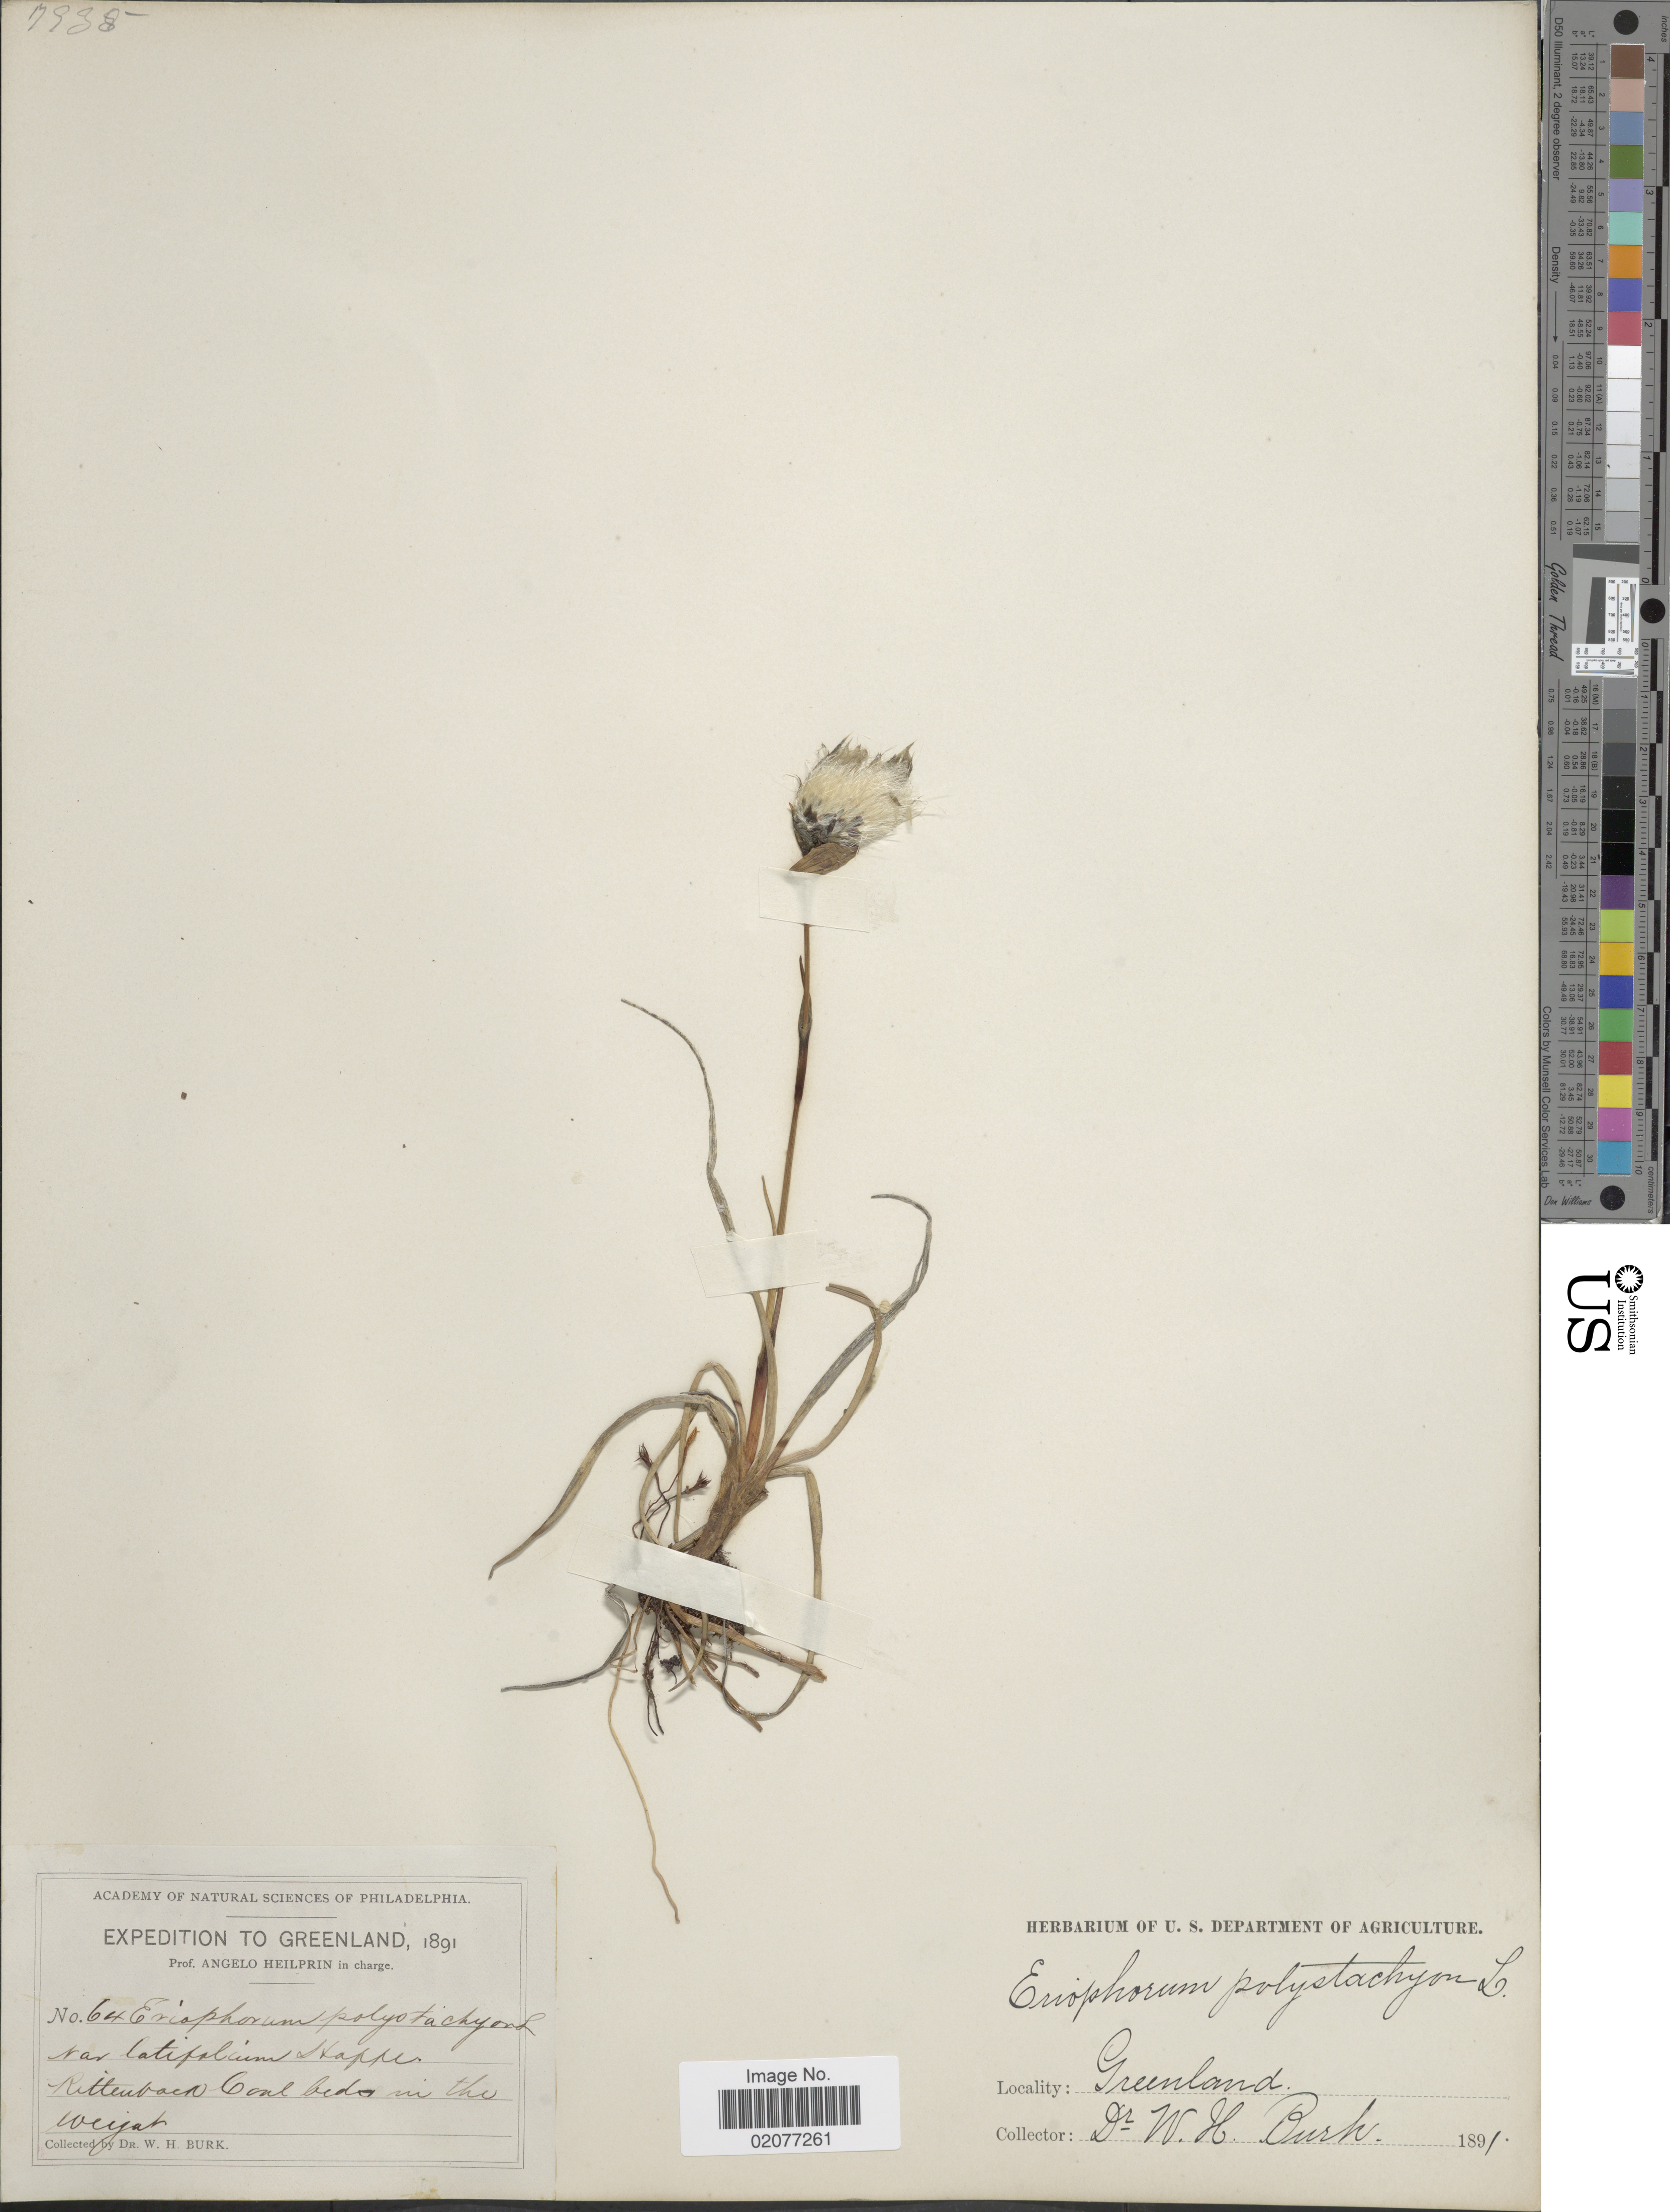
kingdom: Plantae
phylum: Tracheophyta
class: Liliopsida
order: Poales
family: Cyperaceae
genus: Eriophorum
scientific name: Eriophorum angustifolium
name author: Honck.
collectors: W. Burk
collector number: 64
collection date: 1891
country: Greenland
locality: Greenland. Rittenback Conl bed in the weijat [interpreted].